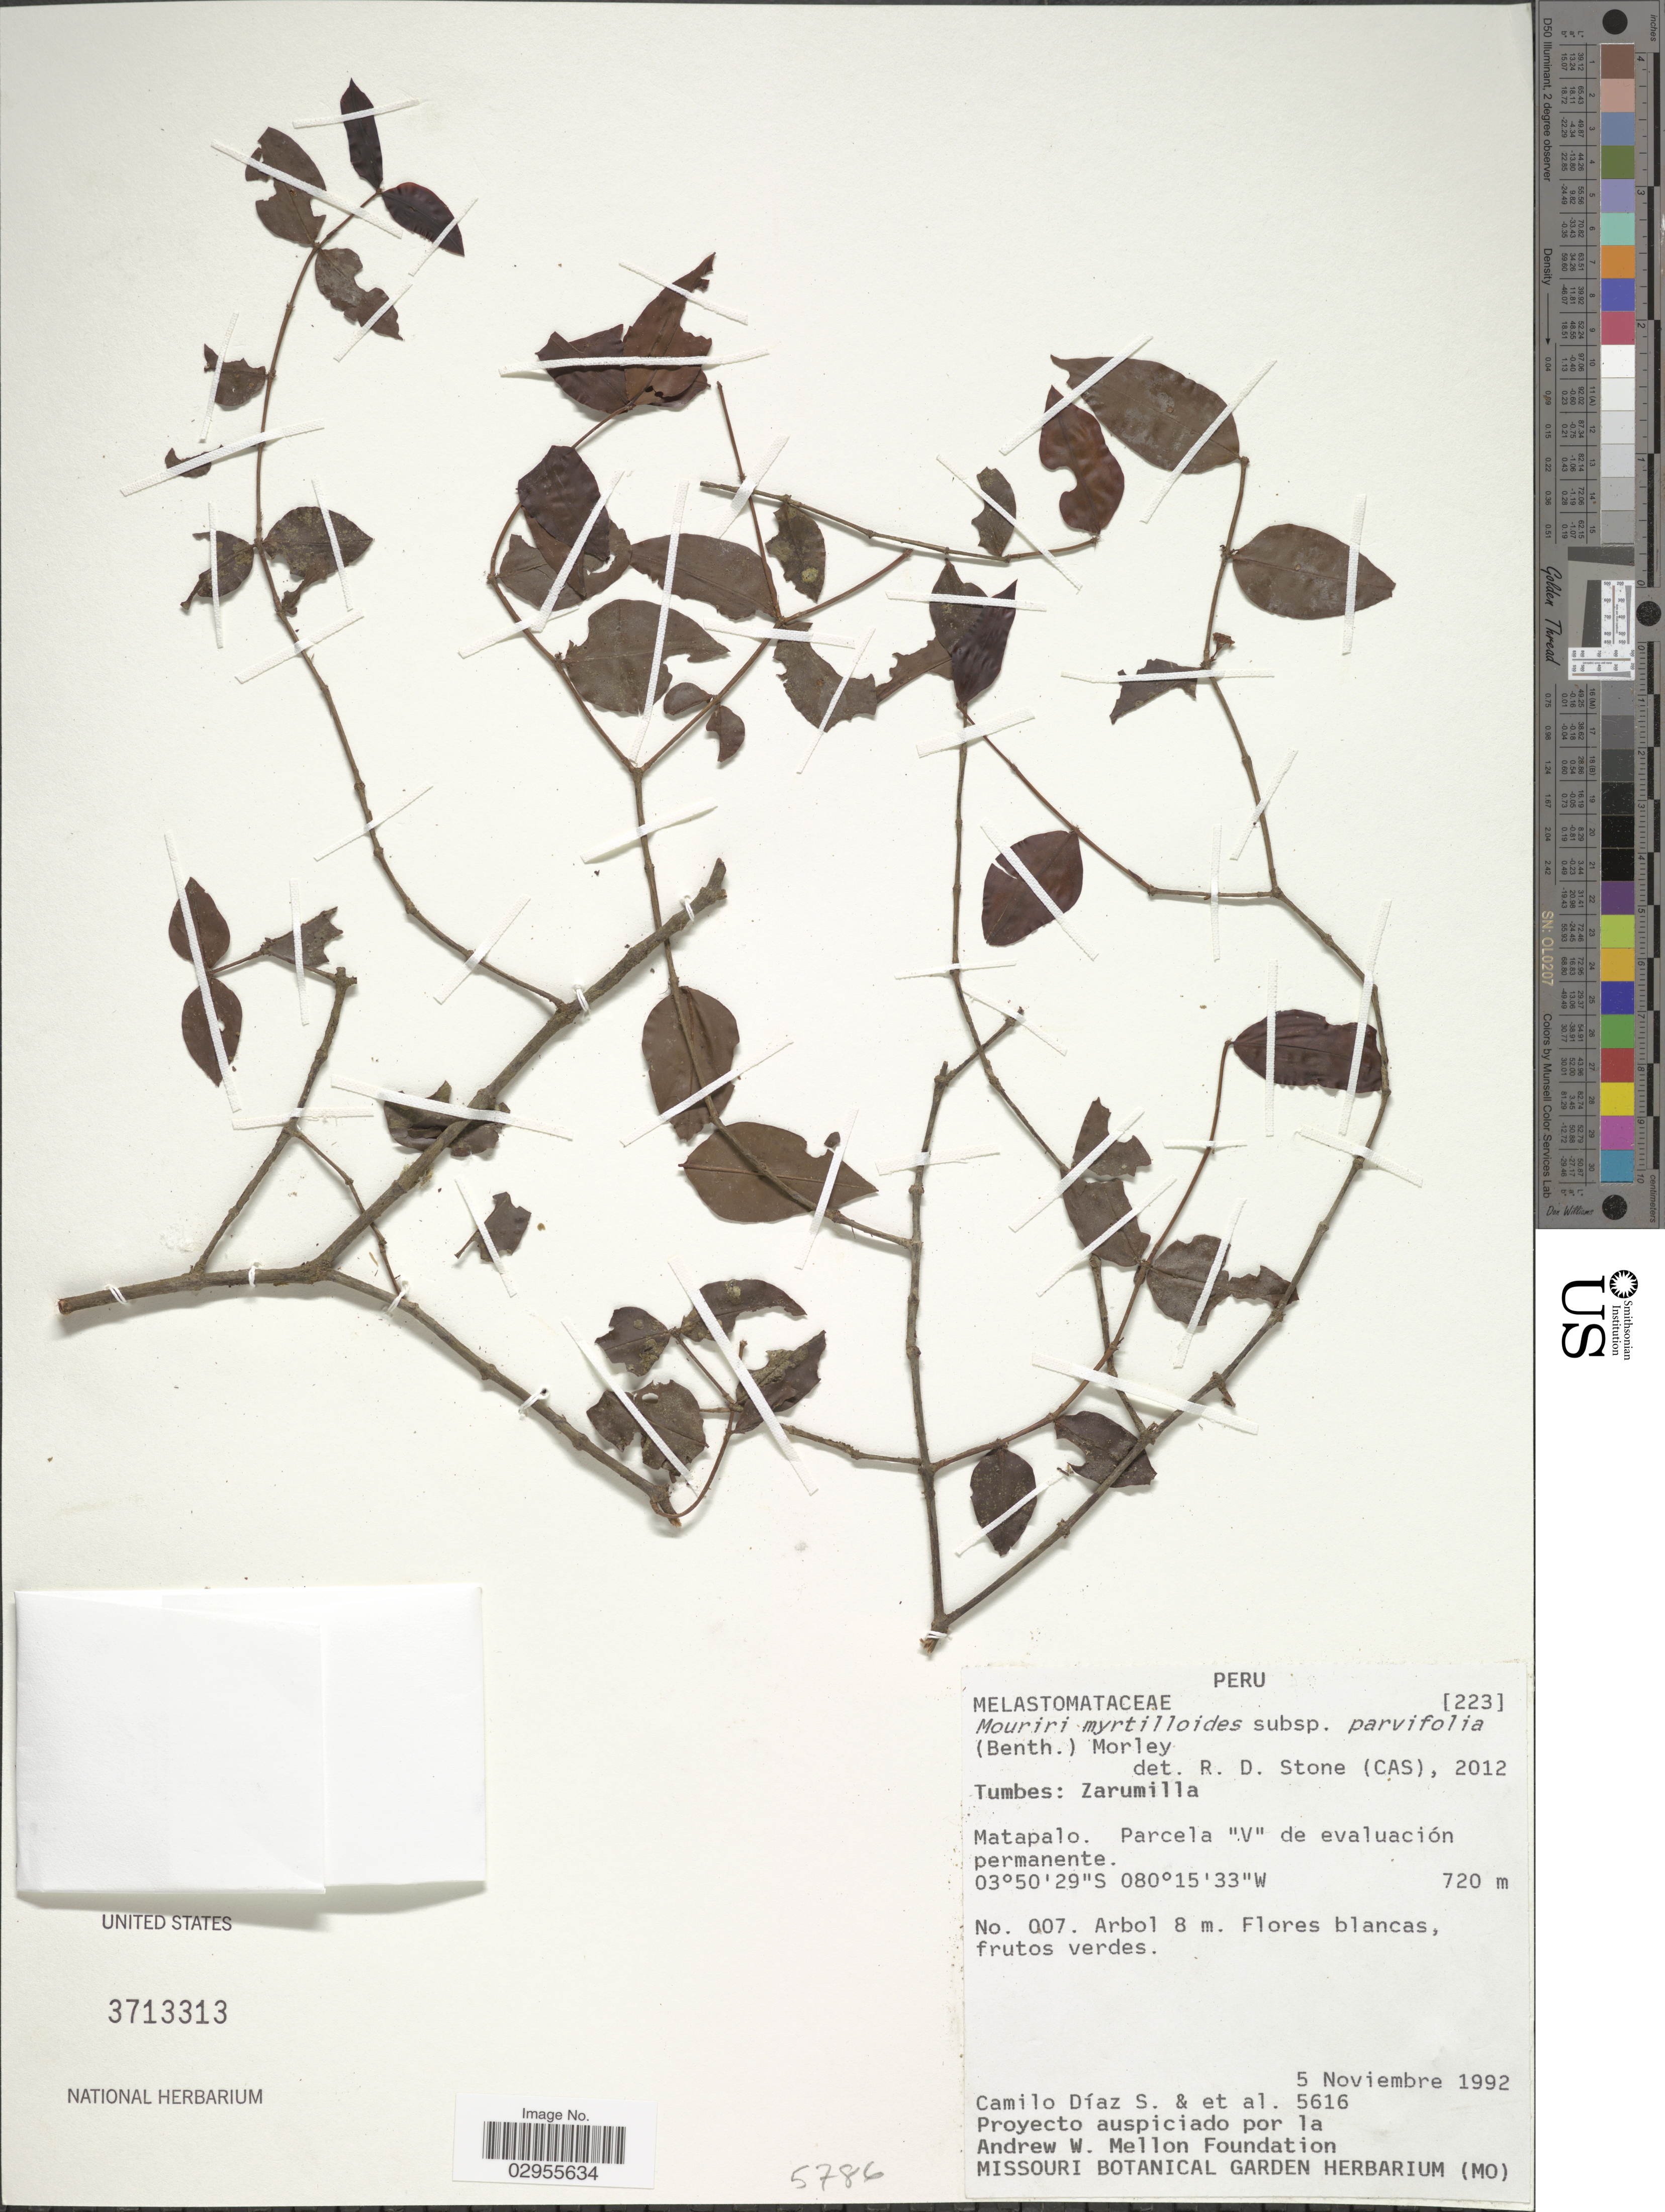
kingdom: Plantae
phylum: Tracheophyta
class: Magnoliopsida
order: Myrtales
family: Melastomataceae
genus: Mouriri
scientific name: Mouriri myrtilloides subsp. parvifolia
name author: (Benth.) Morley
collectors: C. Diaz Santibanez & et al.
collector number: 5616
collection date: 1992-11-05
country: Peru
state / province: Tumbes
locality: Tumbes: Zarumilla. Matapalo. Parcela "V" de evaluación permanente.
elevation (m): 720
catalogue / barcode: US 3713313